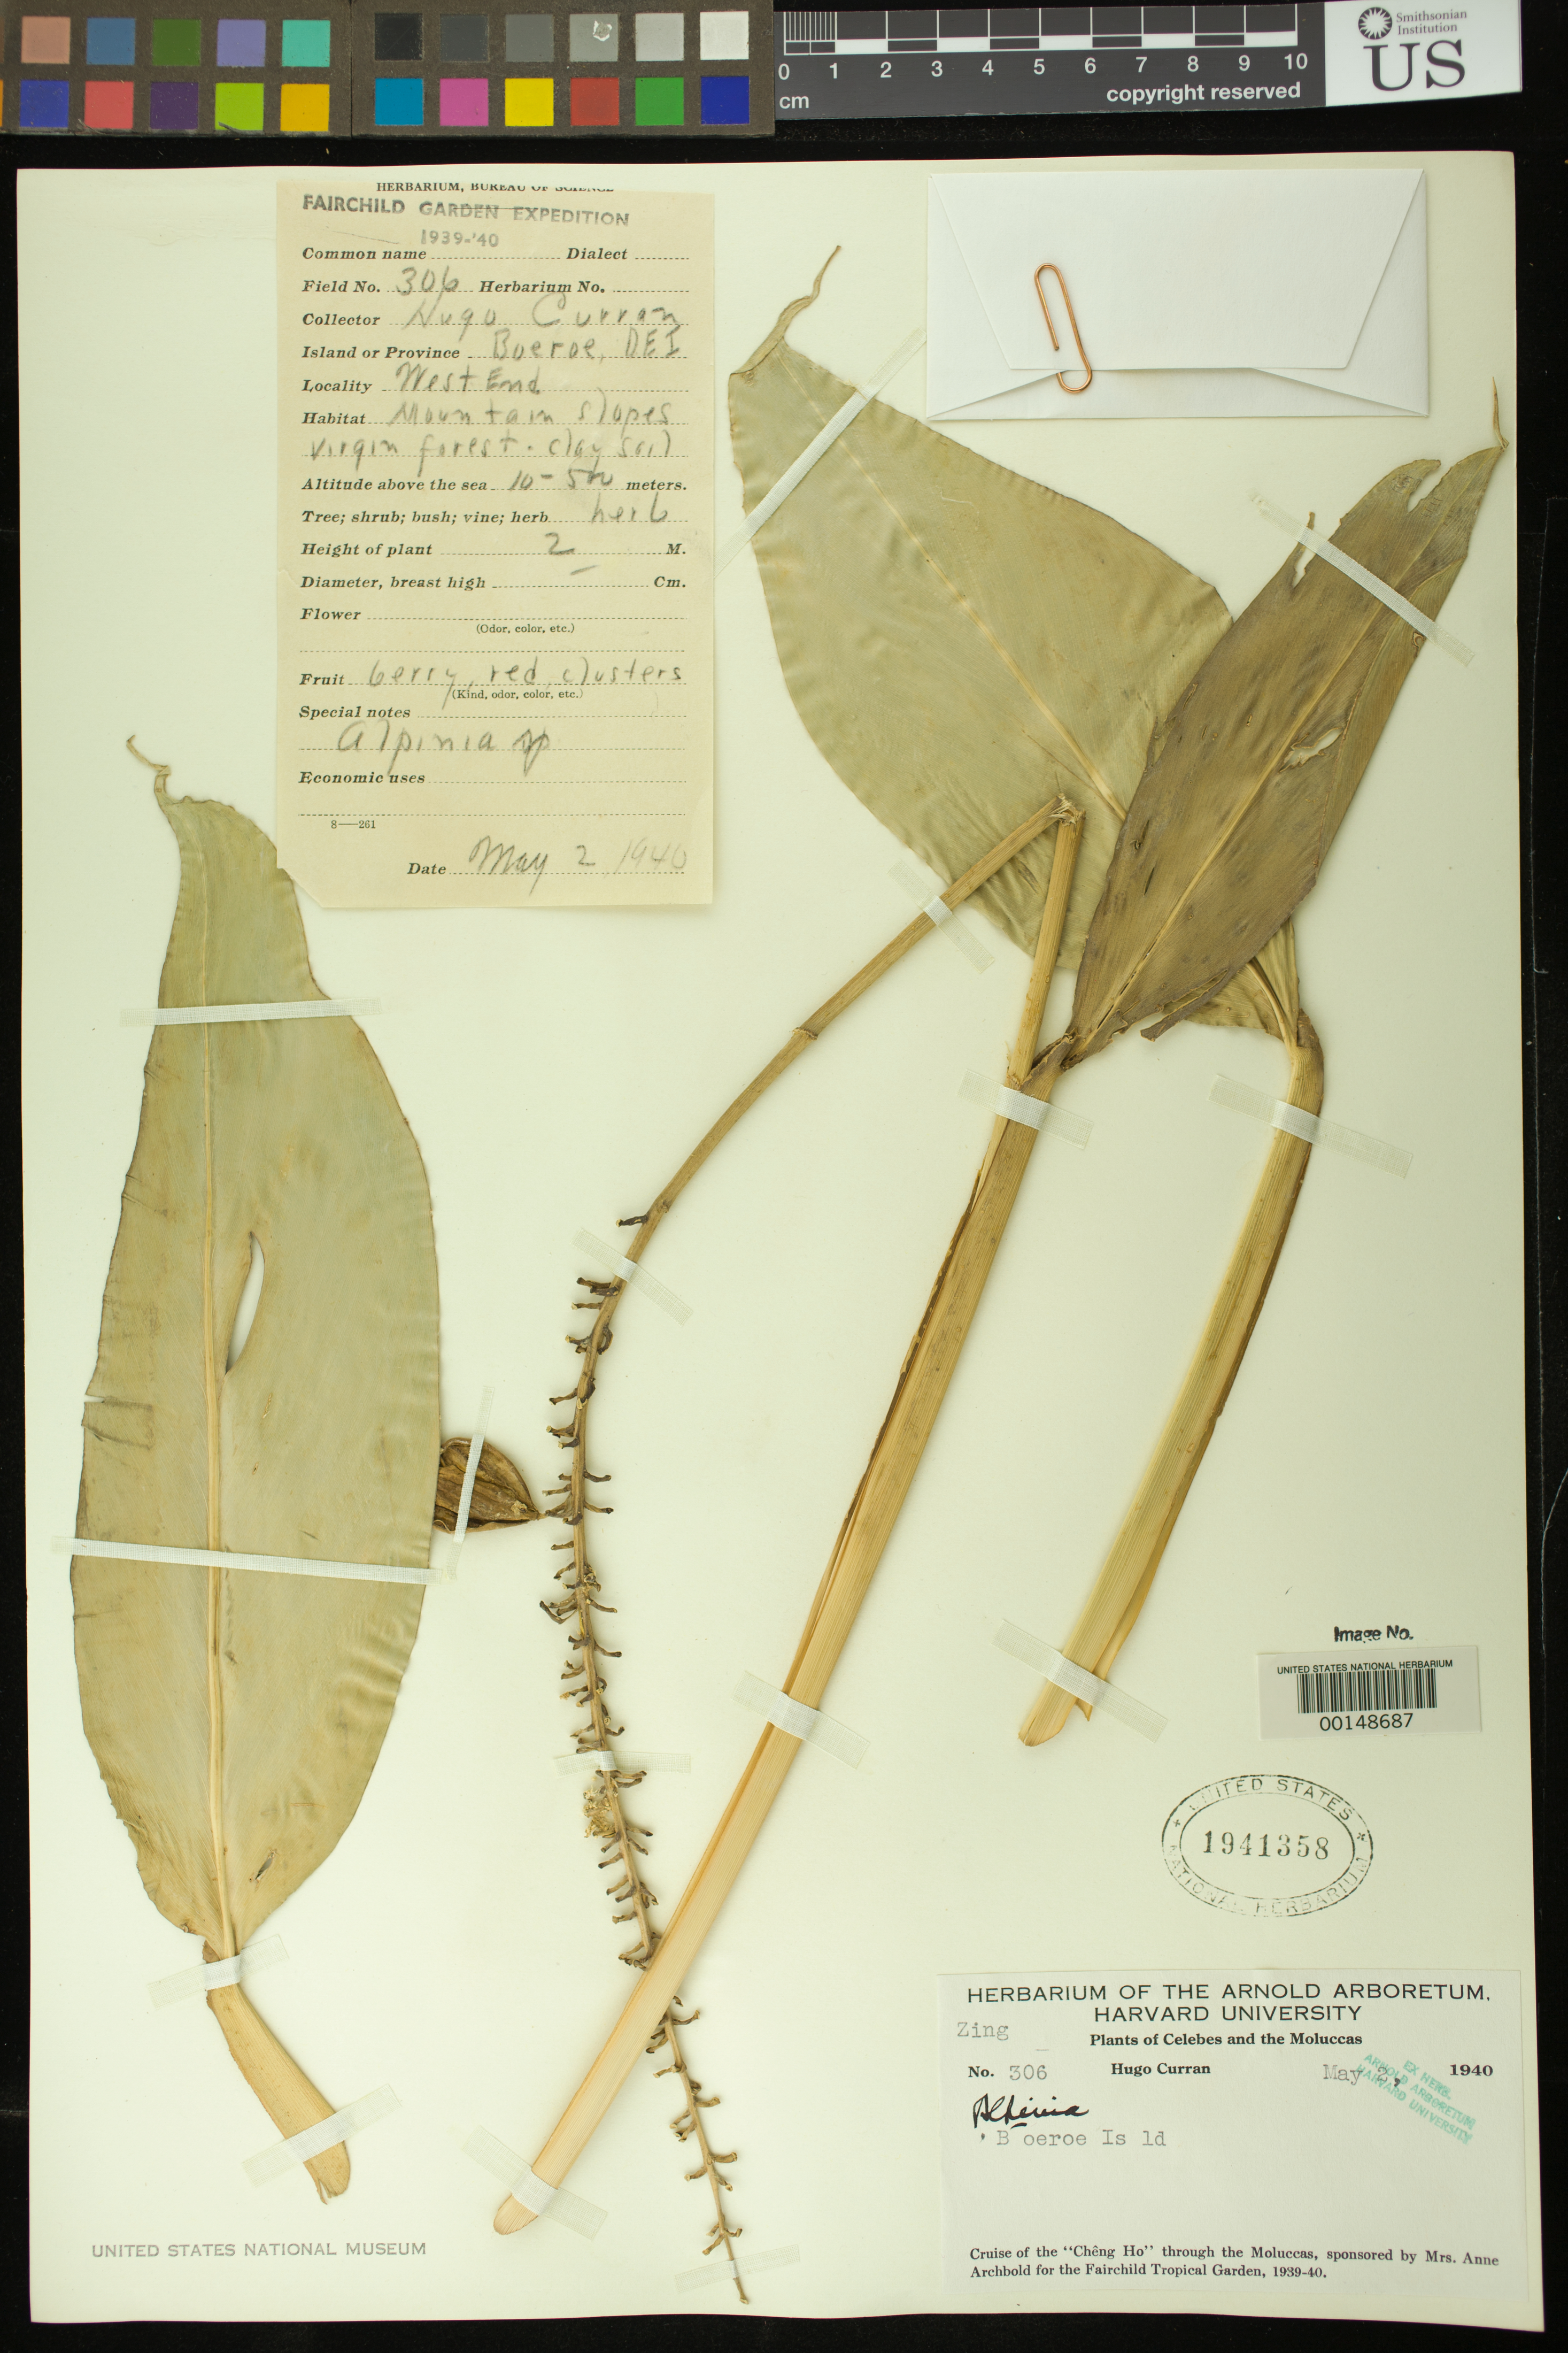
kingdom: Plantae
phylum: Tracheophyta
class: Liliopsida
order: Zingiberales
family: Zingiberaceae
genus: Alpinia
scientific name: Alpinia sp.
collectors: H. M. Curran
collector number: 306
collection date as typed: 02 May 1940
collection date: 1940-05-02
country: Indonesia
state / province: Maluku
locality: Plants of the celebes and the moluccas, boeroe, dei, west end [Moluccas]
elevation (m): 10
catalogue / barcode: US 1941358